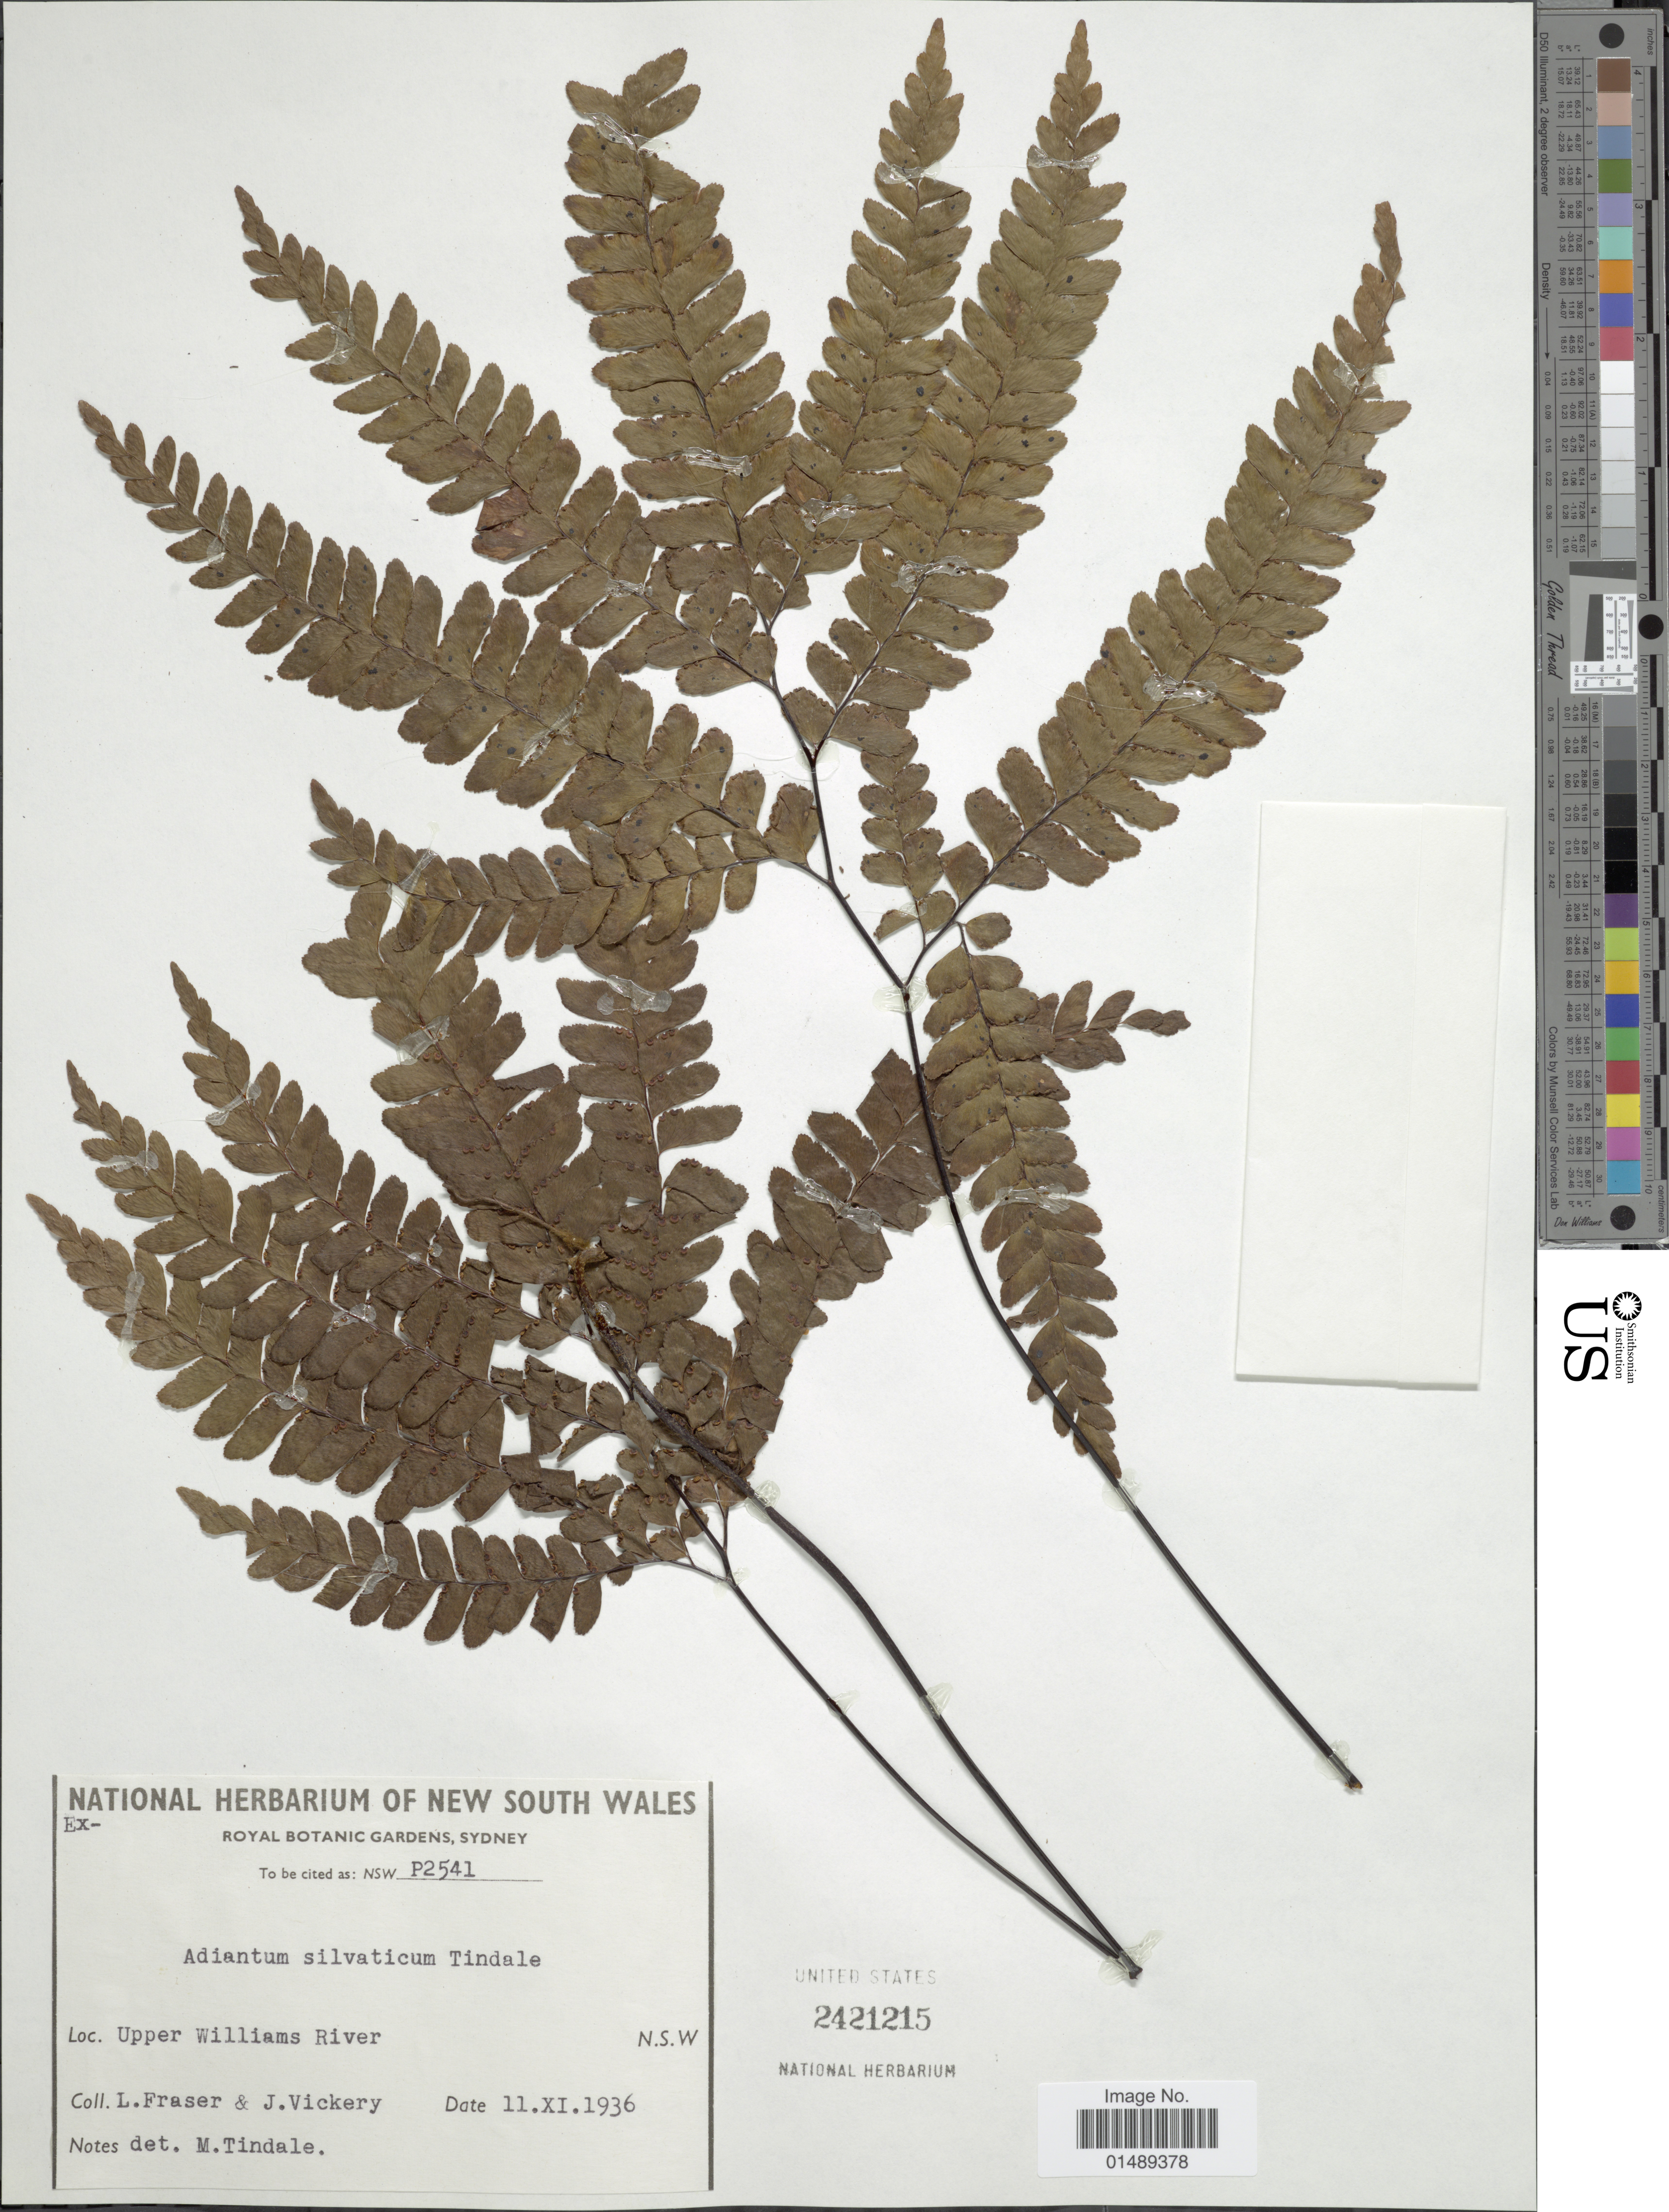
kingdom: Plantae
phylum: Tracheophyta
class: Polypodiopsida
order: Polypodiales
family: Pteridaceae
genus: Adiantum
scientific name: Adiantum sp.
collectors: L. Fraser & J. Vickery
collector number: P2541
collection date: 1936-11-11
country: Australia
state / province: New South Wales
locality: Upper Williams River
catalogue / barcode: US 2421215